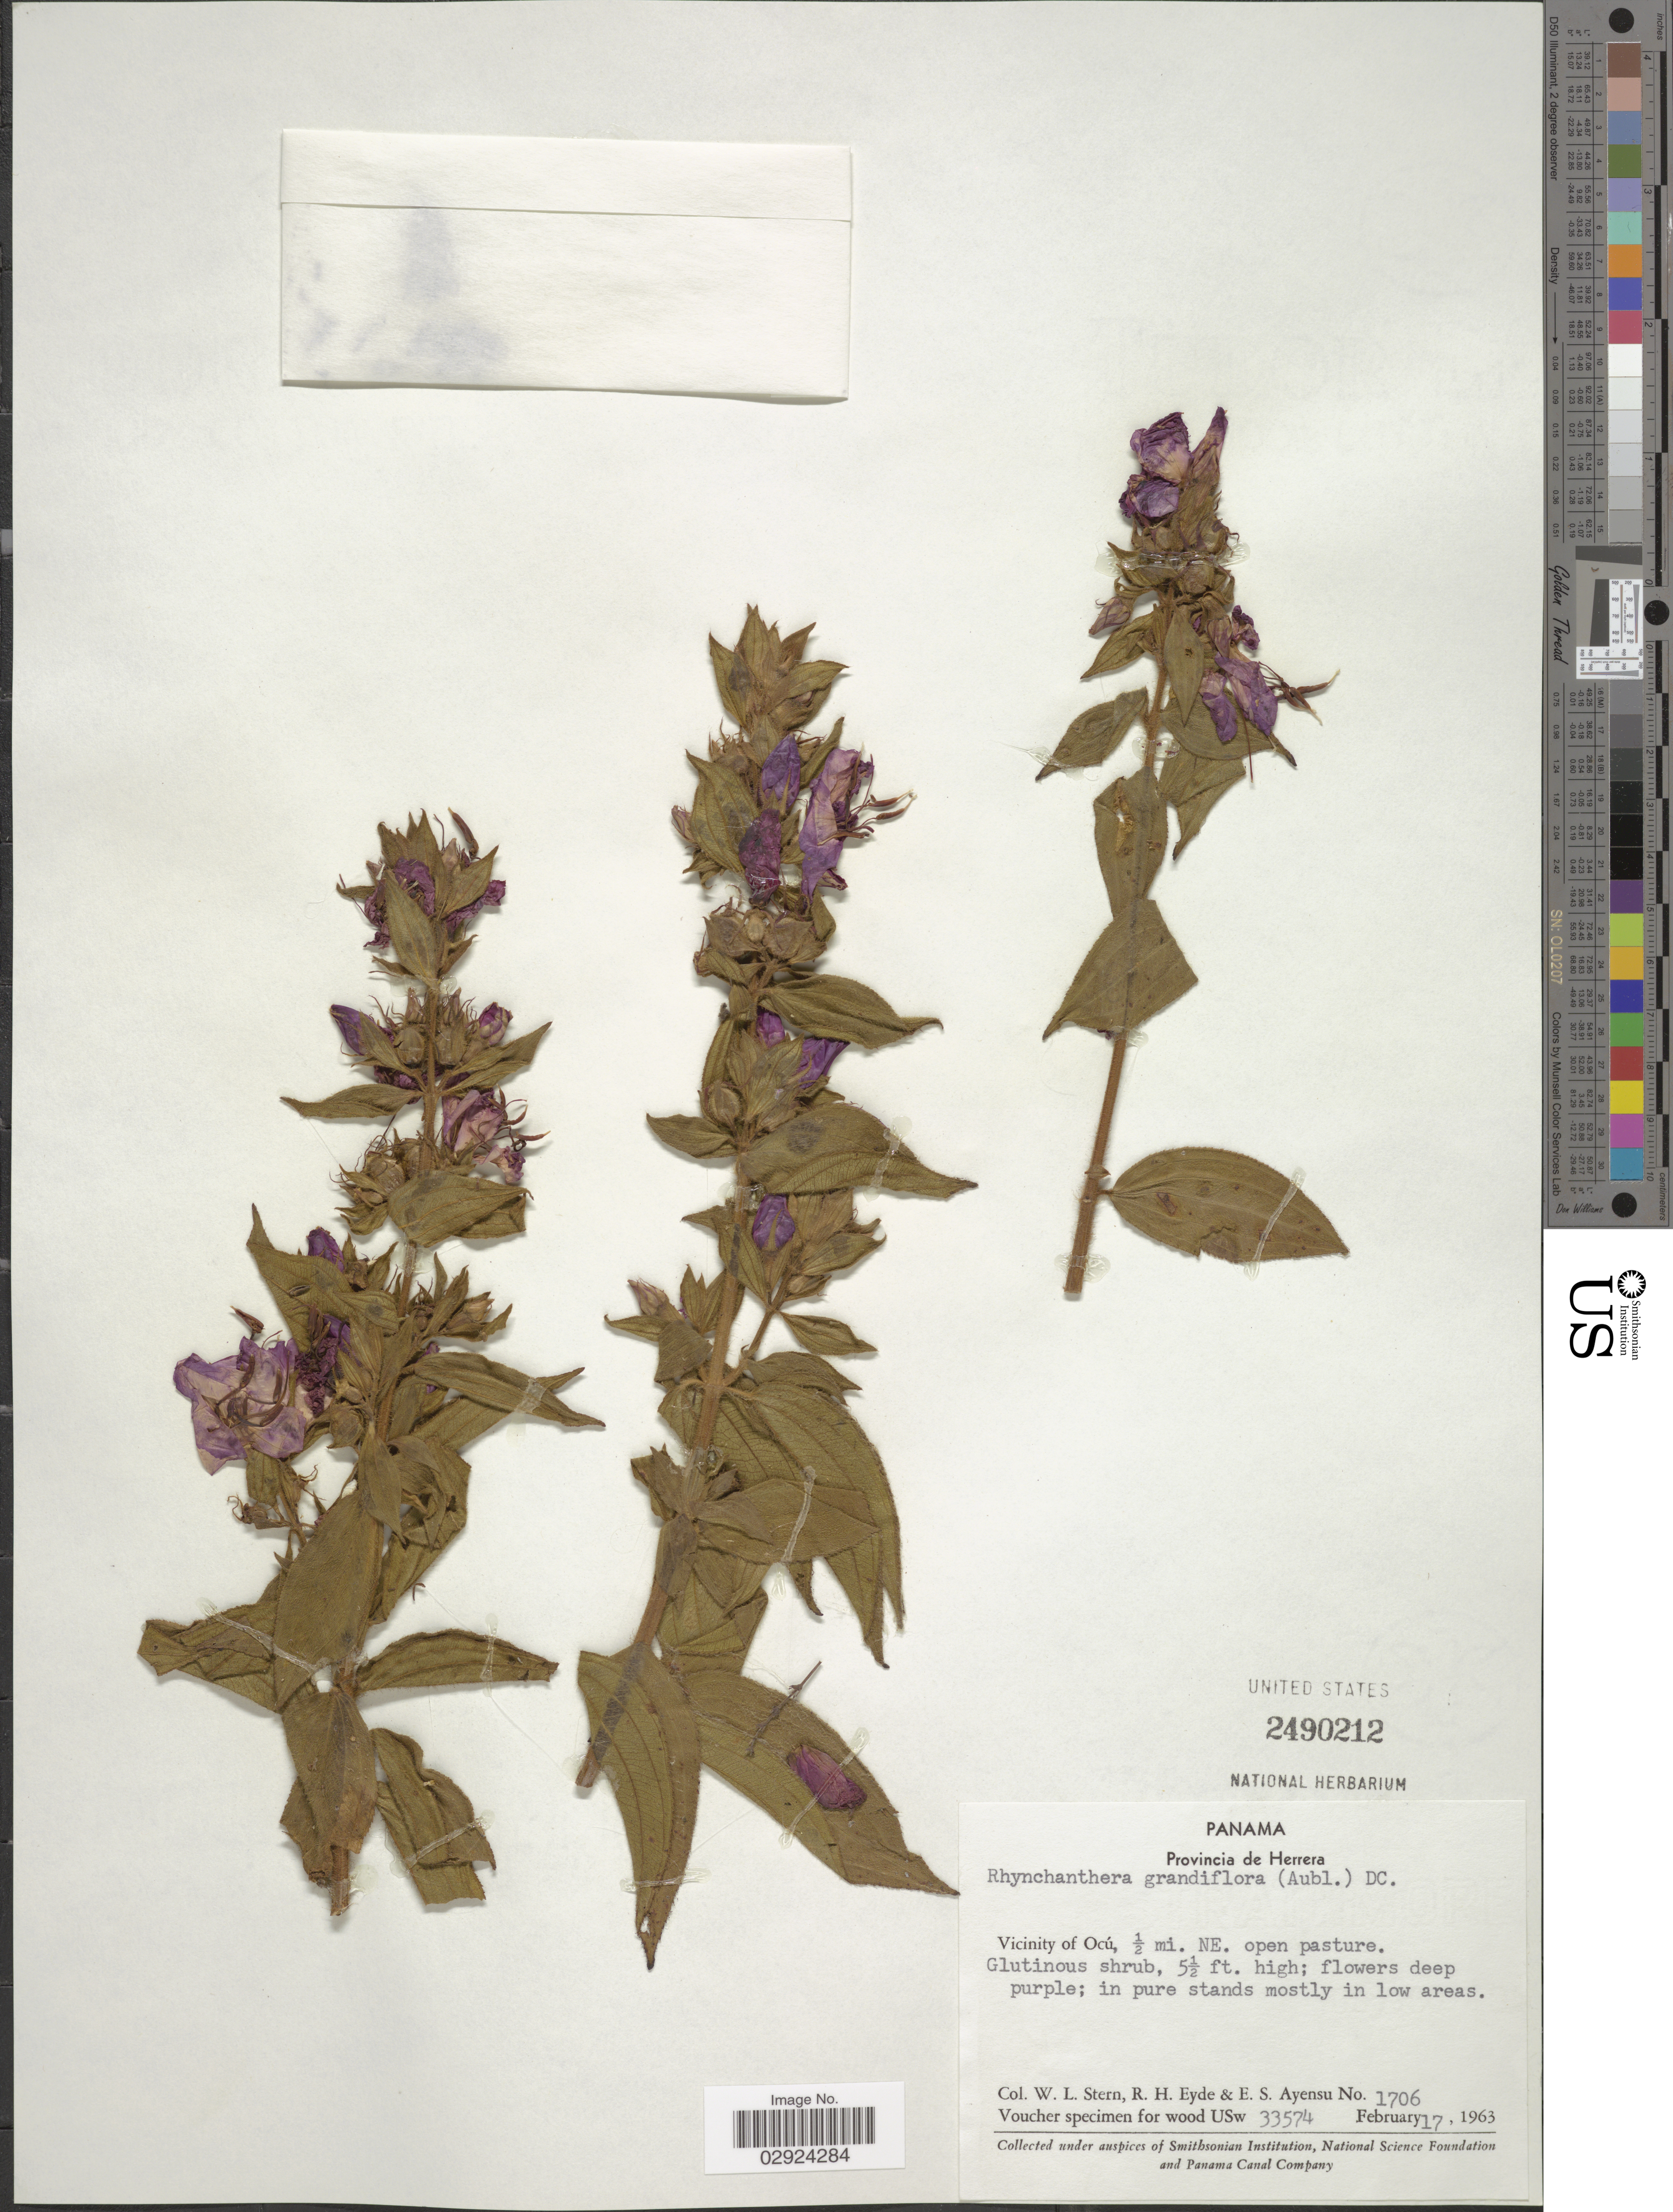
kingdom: Plantae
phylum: Tracheophyta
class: Magnoliopsida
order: Myrtales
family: Melastomataceae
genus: Rhynchanthera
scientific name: Rhynchanthera grandiflora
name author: (Aubl.) DC.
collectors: W. L. Stern, R. H. Eyde & E. S. Ayensu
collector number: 1706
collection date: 1963-02-17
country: Panama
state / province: Herrera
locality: Provincia de Herrera, Vicinity of Ocú, ½ mi. NE. open pasture.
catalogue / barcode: US 2490212